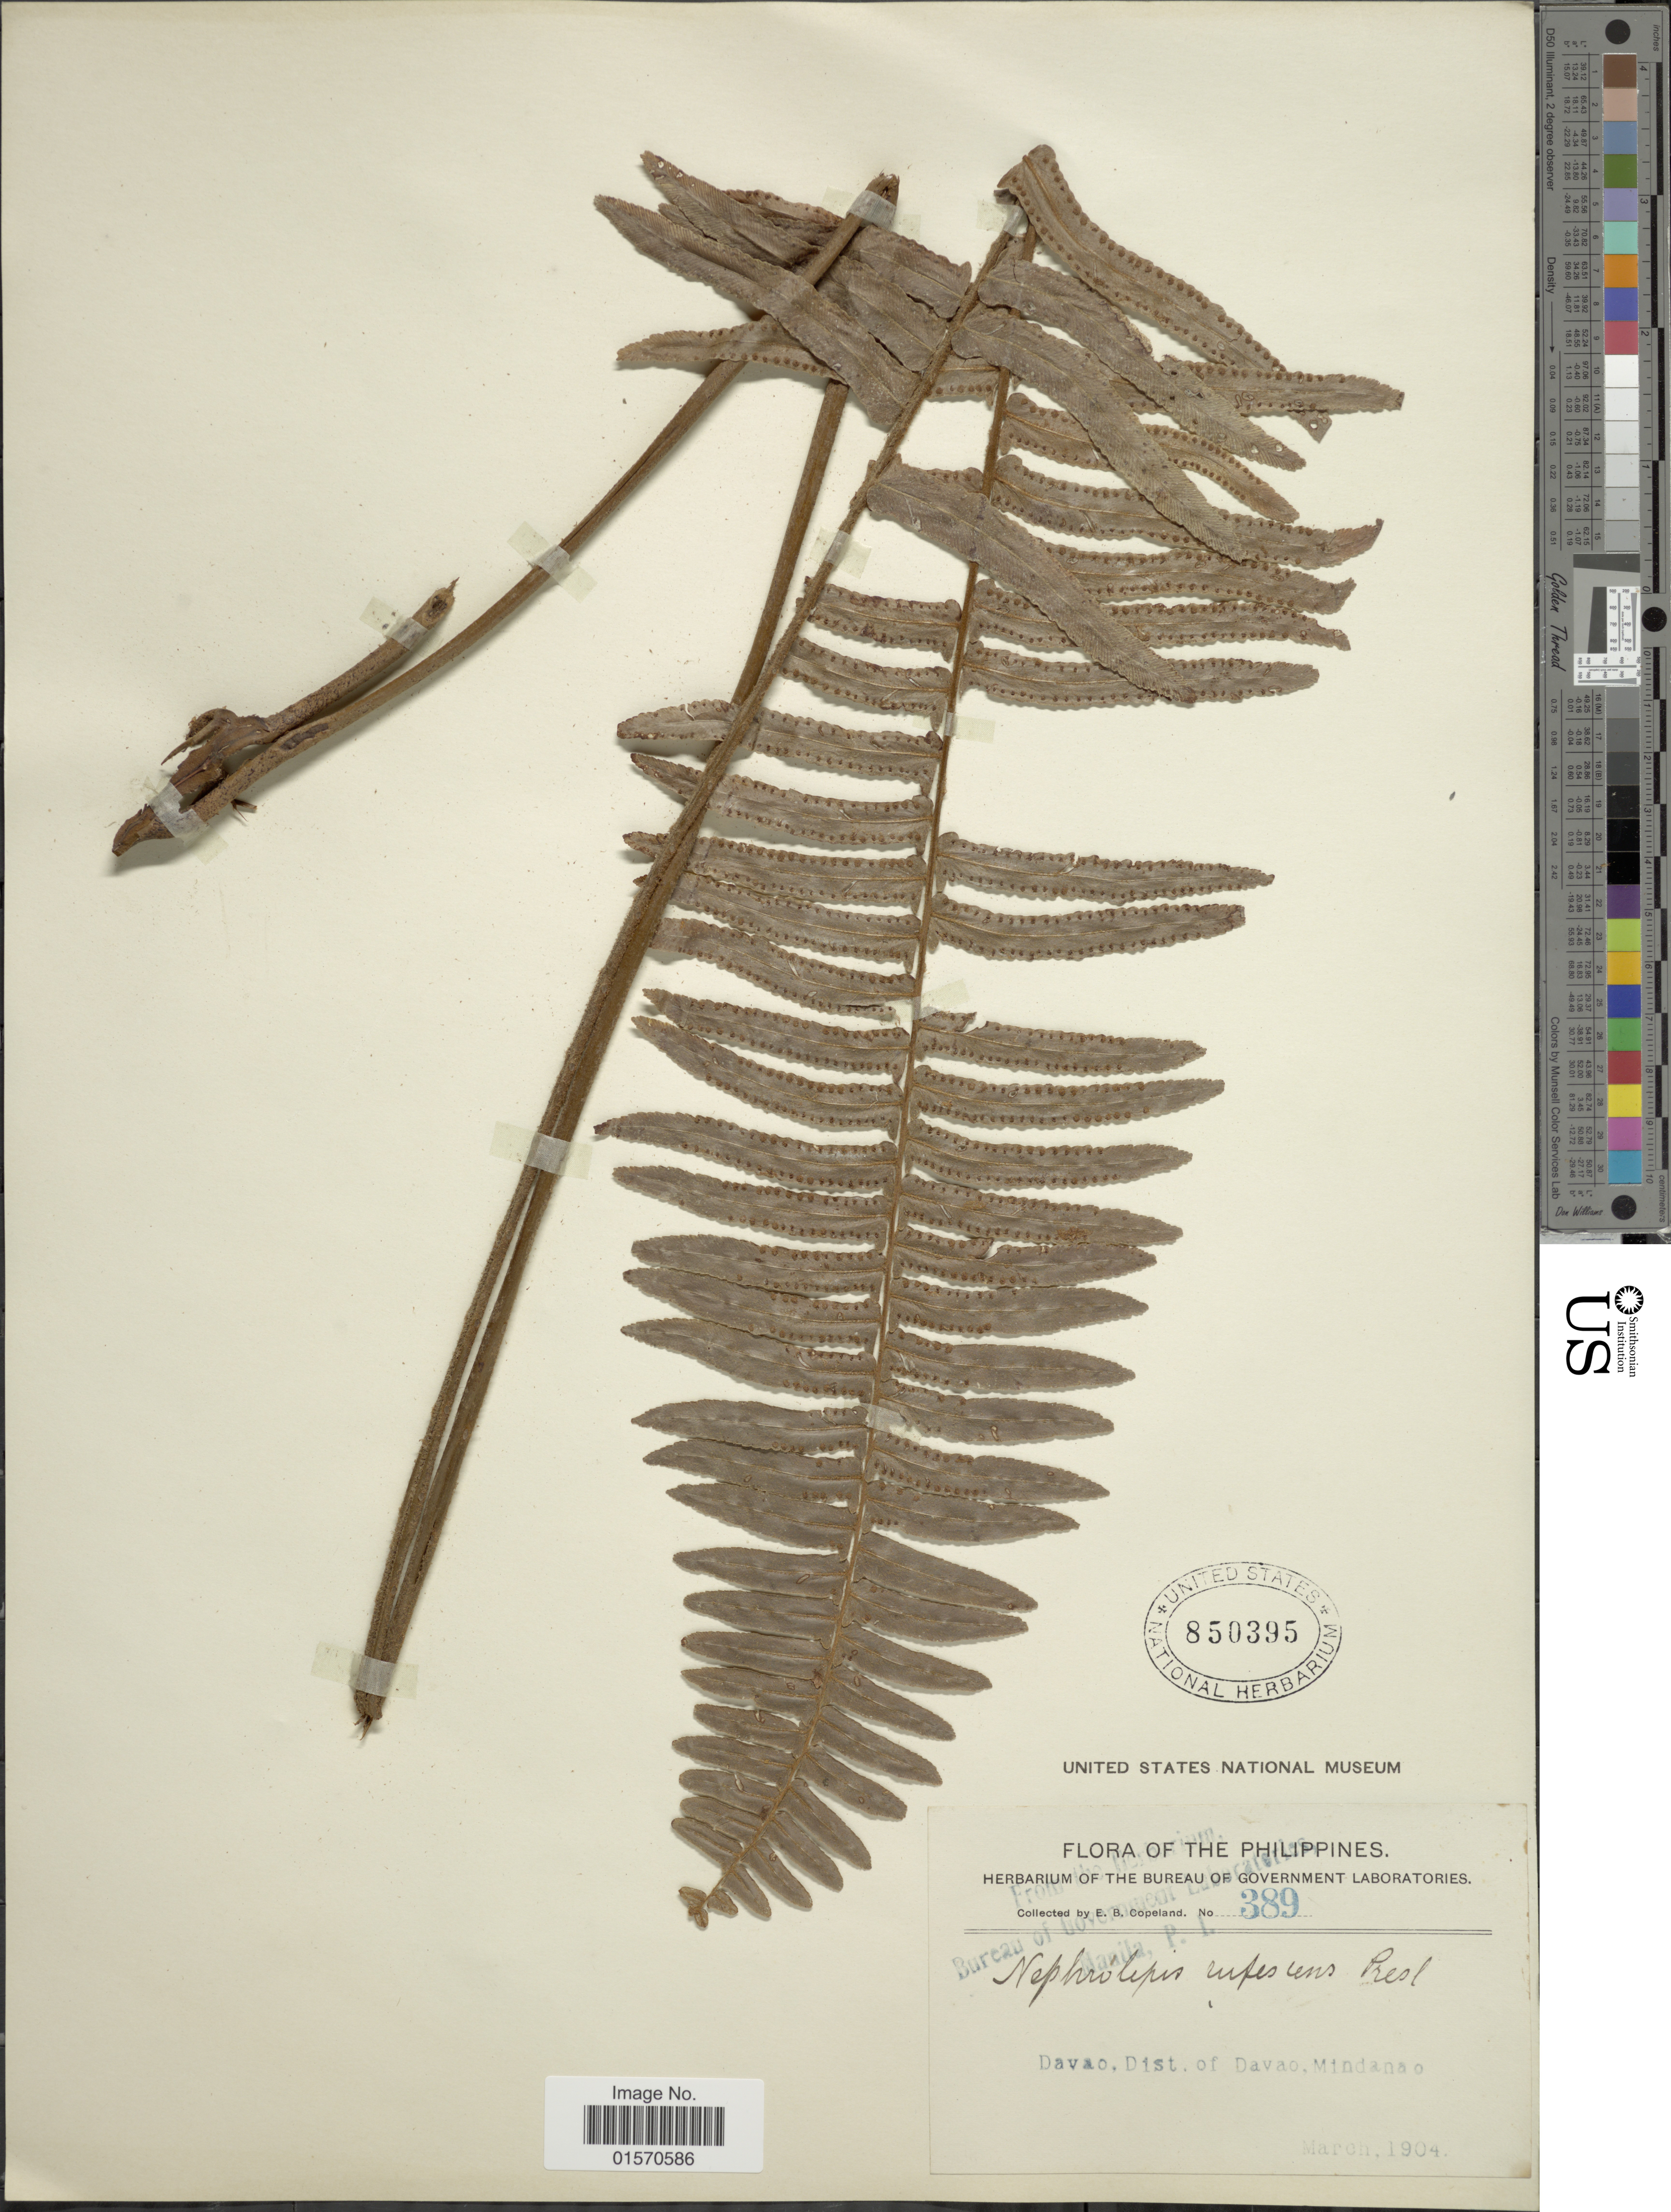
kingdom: Plantae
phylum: Tracheophyta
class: Polypodiopsida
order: Polypodiales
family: Nephrolepidaceae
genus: Nephrolepis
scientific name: Nephrolepis hirsutula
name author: (G. Forst.) C. Presl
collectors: E. B. Copeland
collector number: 389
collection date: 1904-03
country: Philippines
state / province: Davao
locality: Dist. of Davao, Mindanao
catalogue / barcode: US 850395